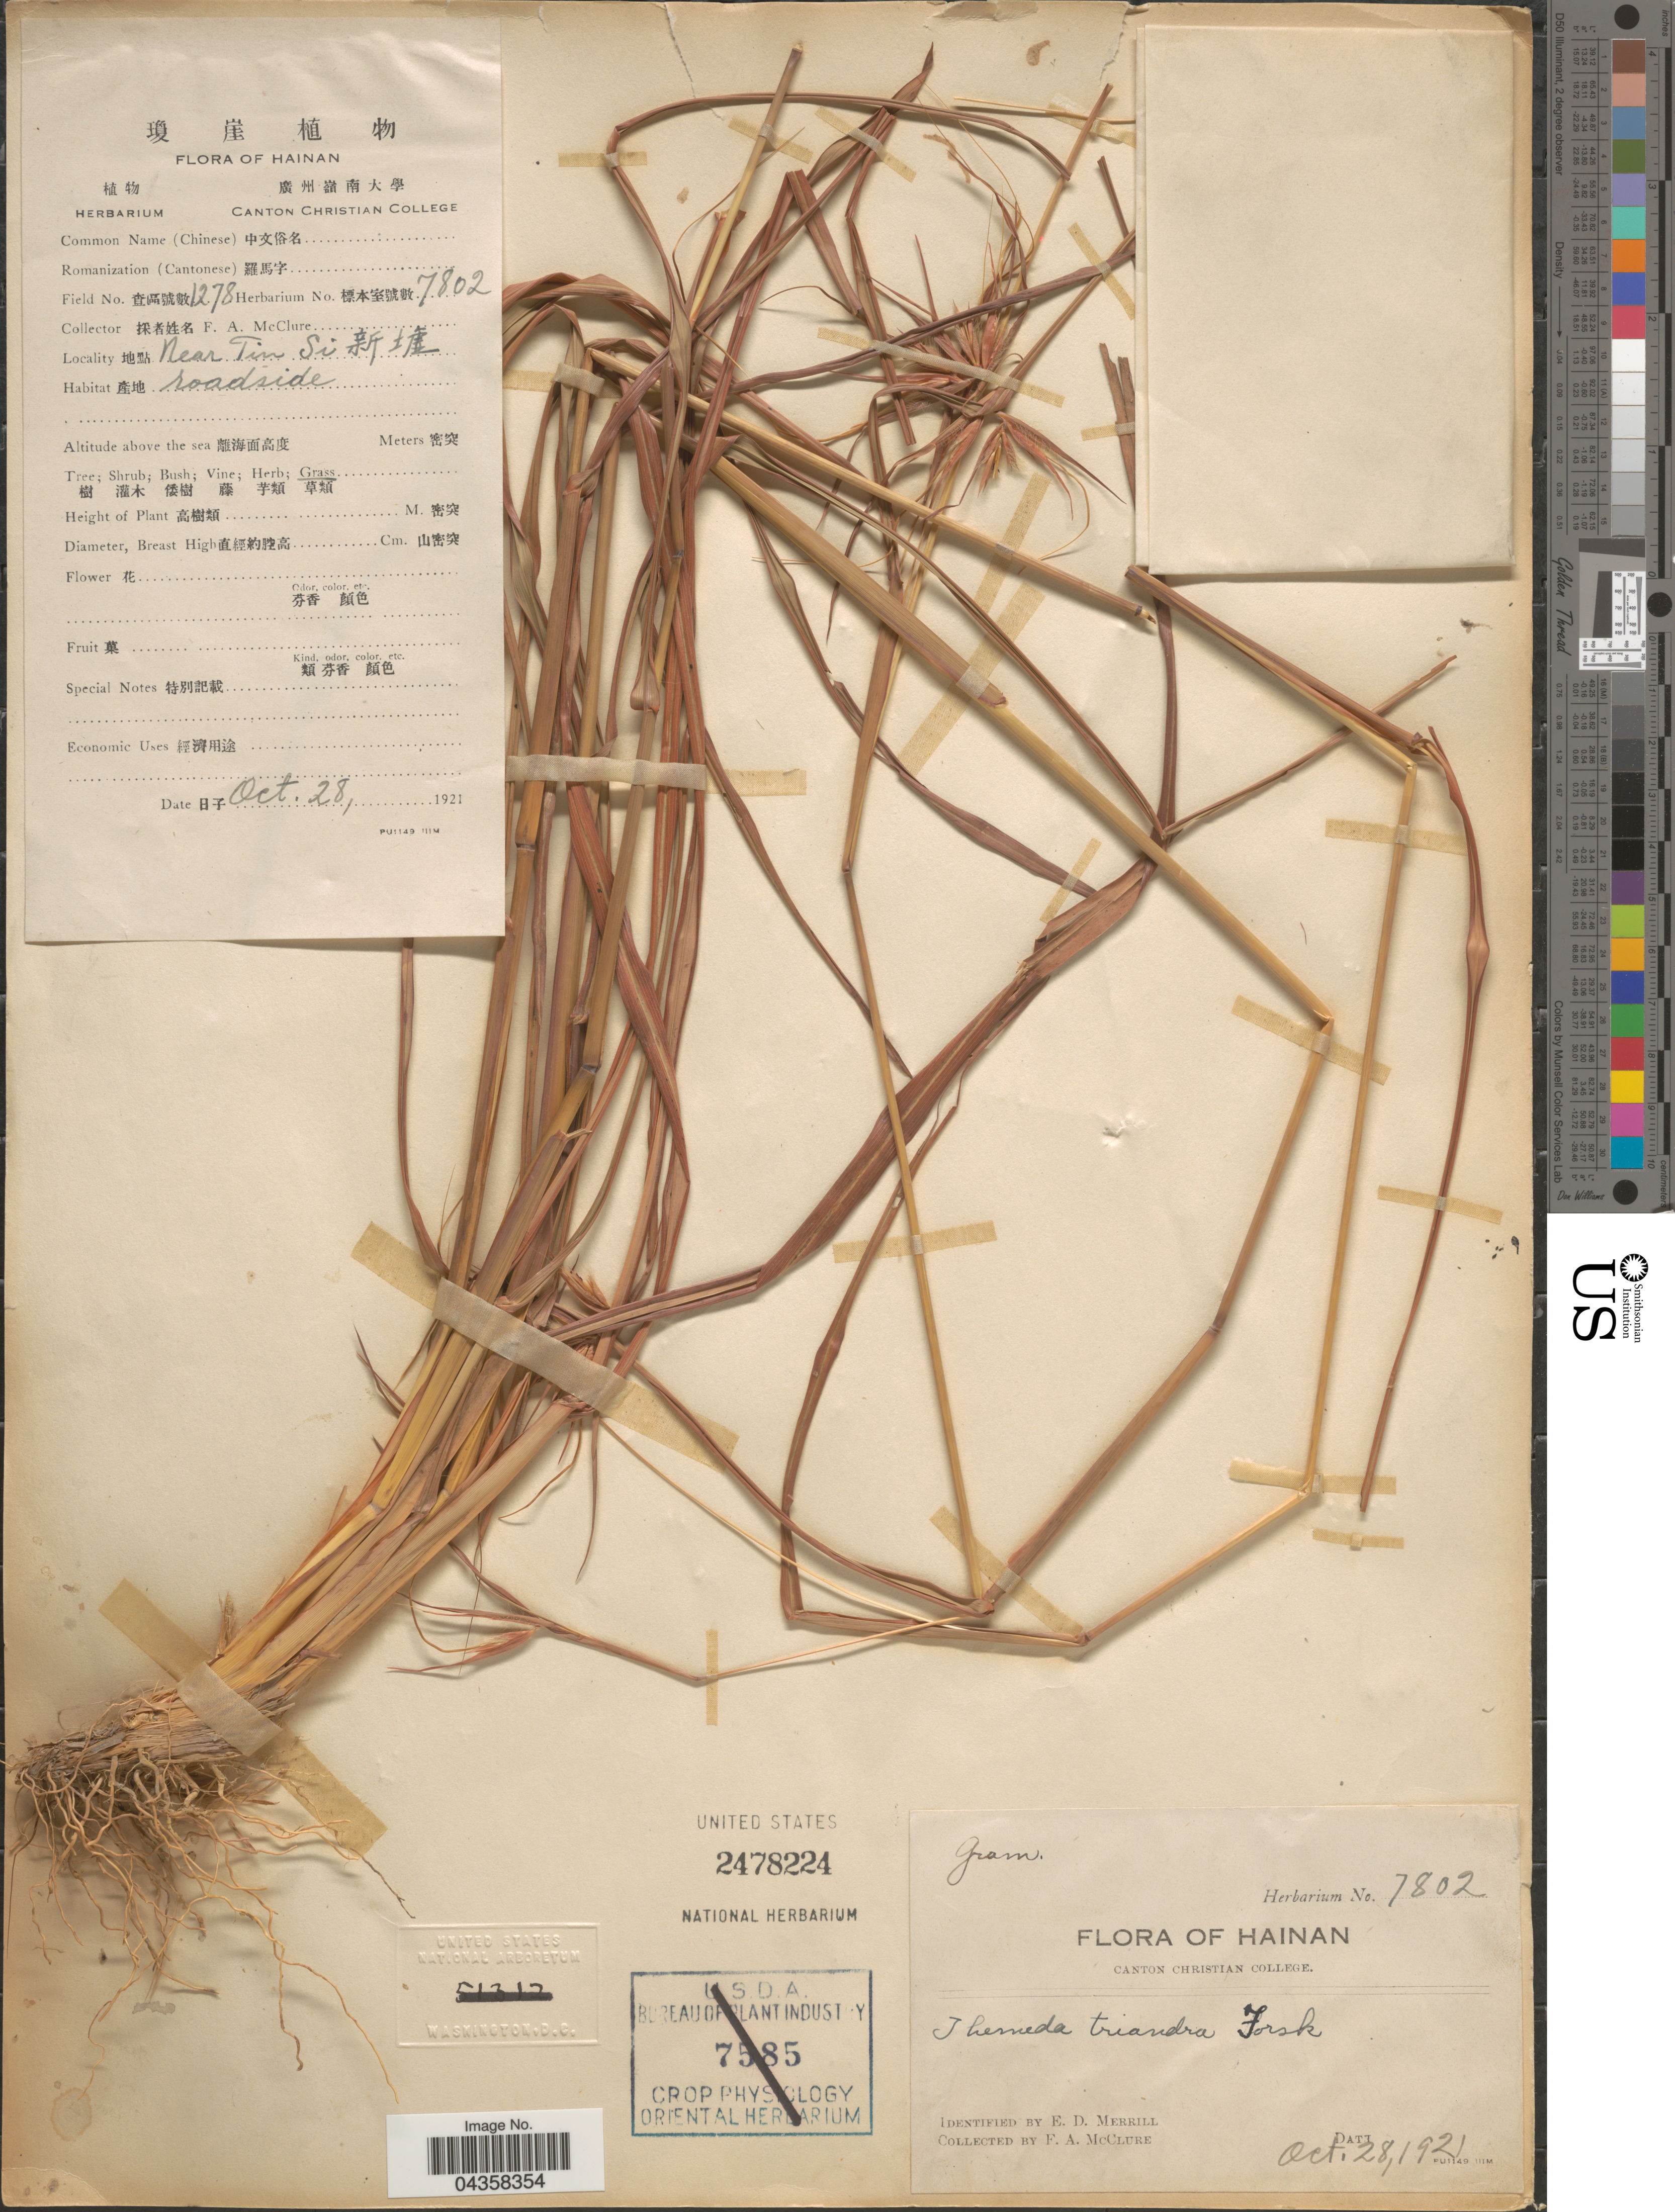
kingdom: Plantae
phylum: Tracheophyta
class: Liliopsida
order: Poales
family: Poaceae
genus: Themeda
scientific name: Themeda triandra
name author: Forssk.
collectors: F. A. McClure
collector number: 7802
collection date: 1921-10-28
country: China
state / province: Hainan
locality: Near Tin Si x.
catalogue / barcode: US 2478224